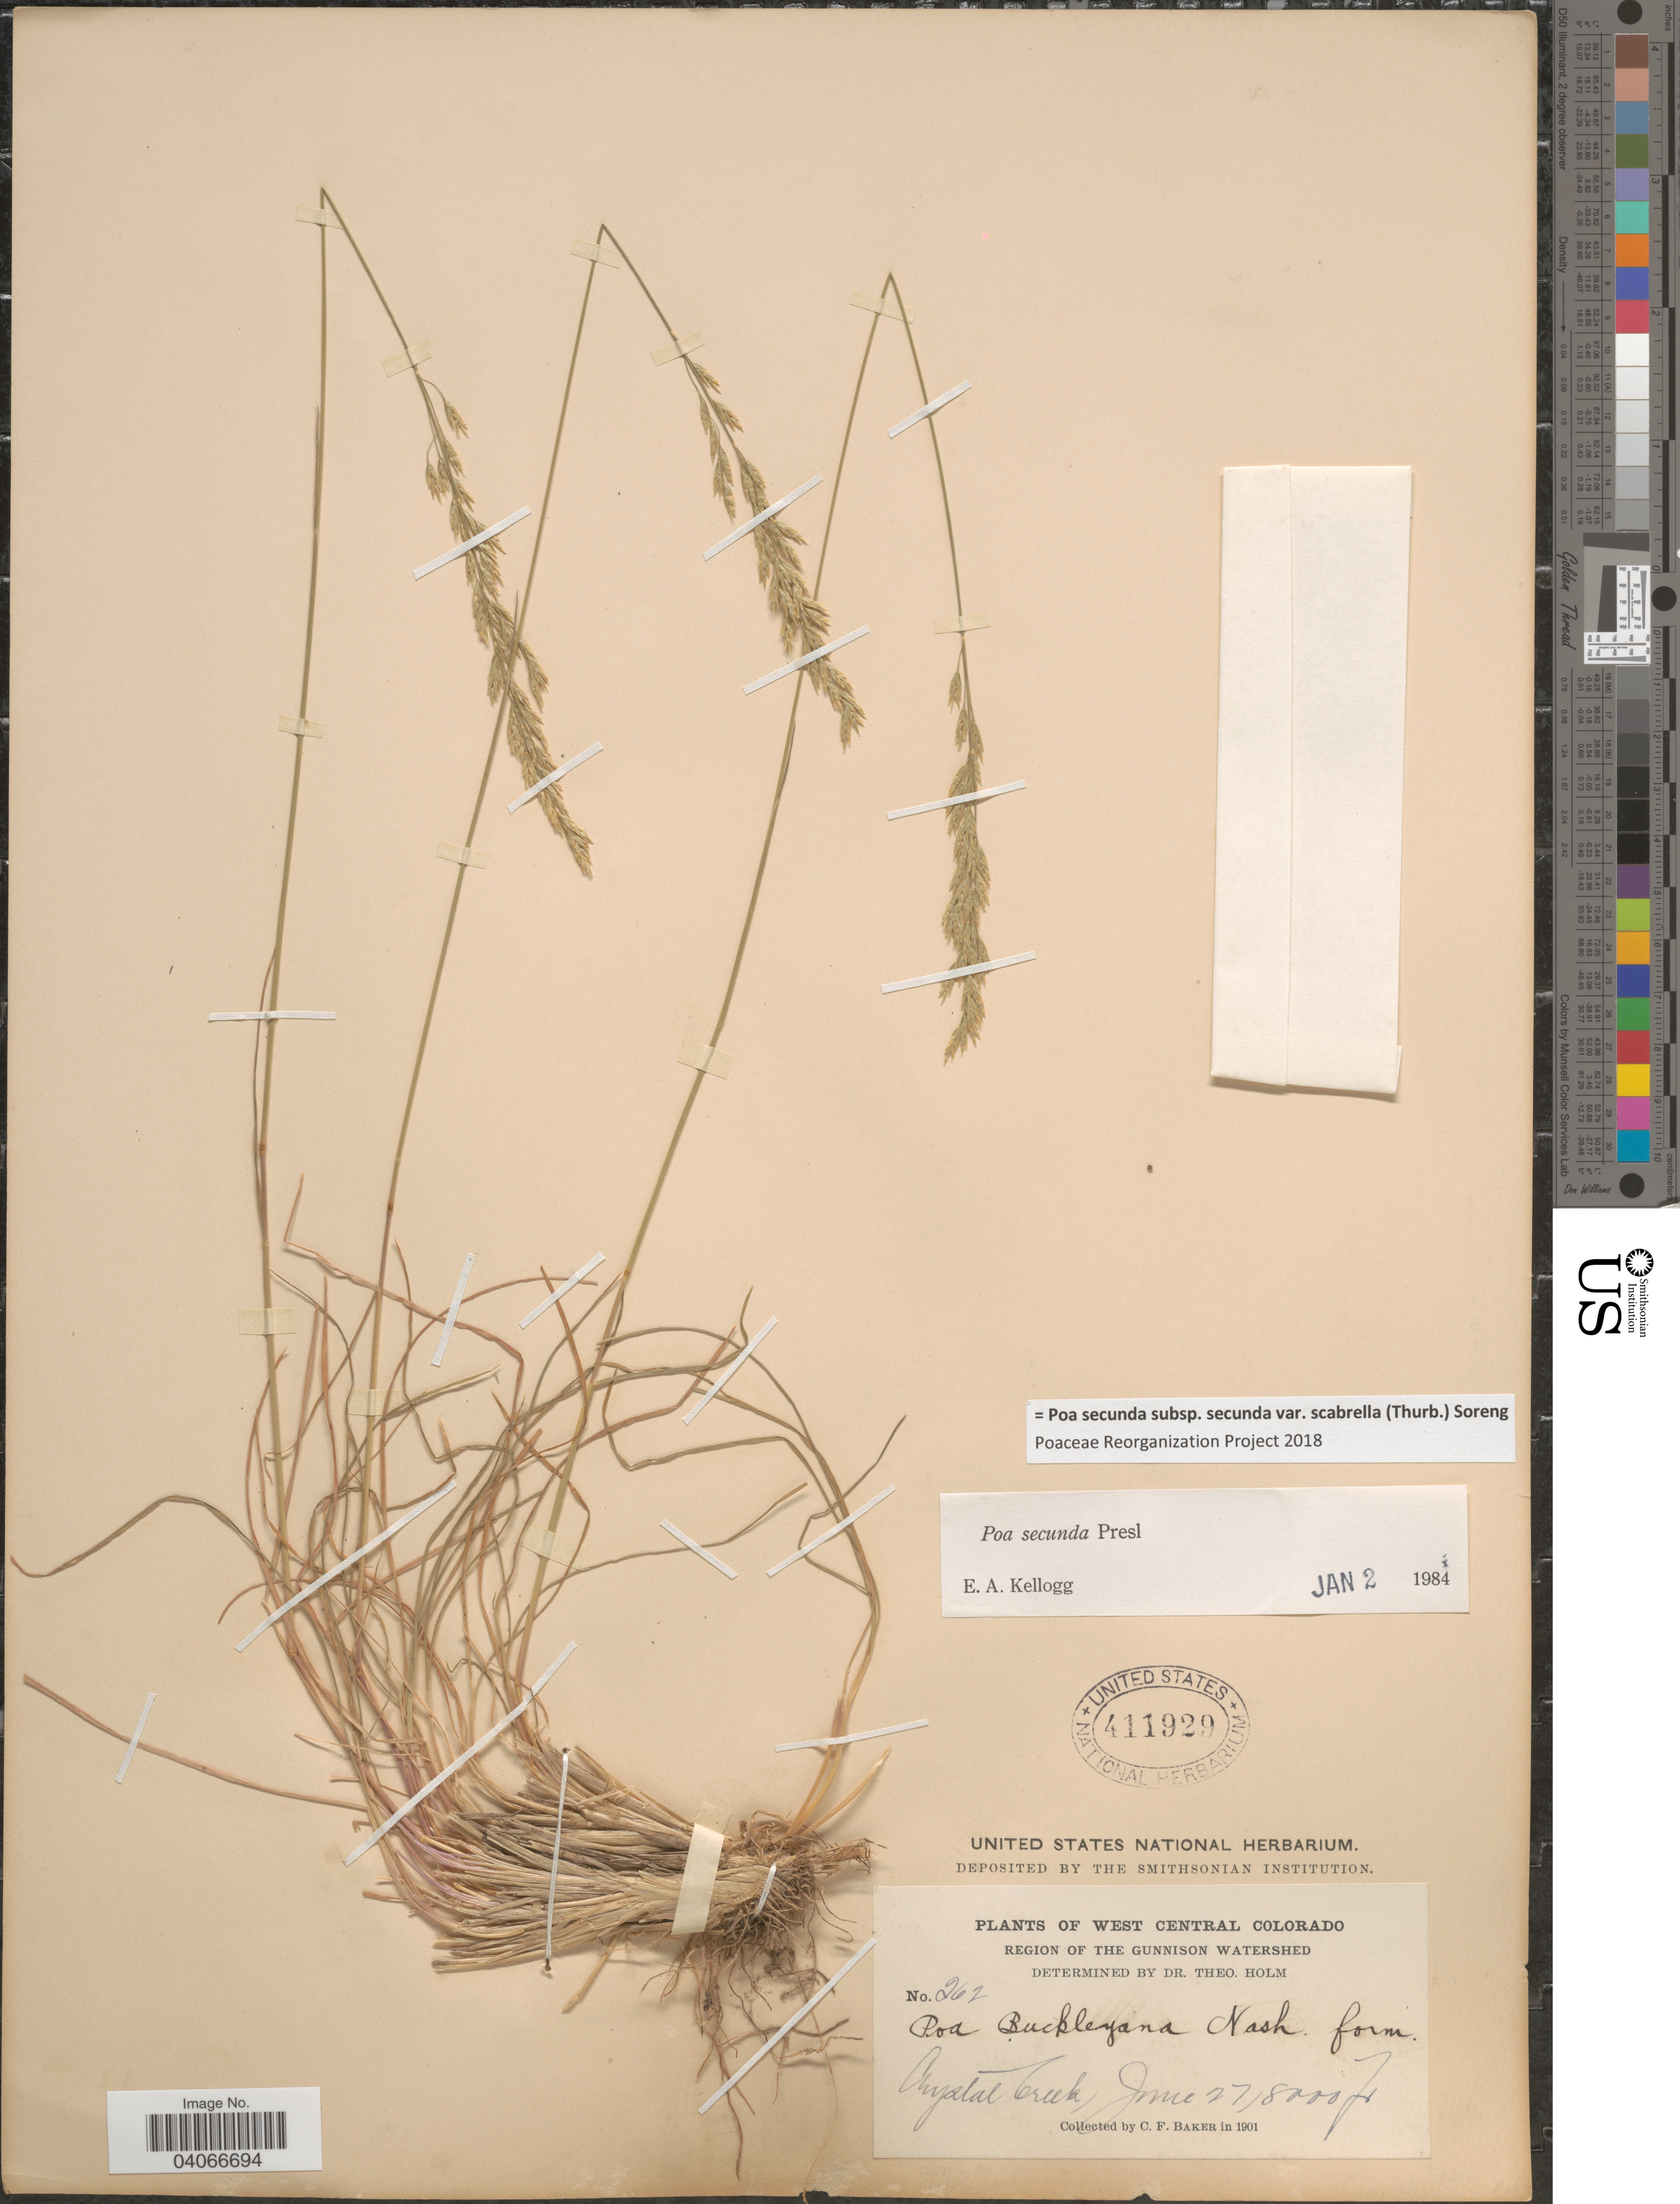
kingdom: Plantae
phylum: Tracheophyta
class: Liliopsida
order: Poales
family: Poaceae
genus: Poa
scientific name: Poa secunda subsp. secunda var. scabrella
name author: (Thurb.) Soreng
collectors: C. F. Baker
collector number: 262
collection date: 1901-06-27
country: United States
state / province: Colorado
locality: West Central Colorado. Region Of The Gunnison Watershed. Crystal Creek.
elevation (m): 2438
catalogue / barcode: US 411929